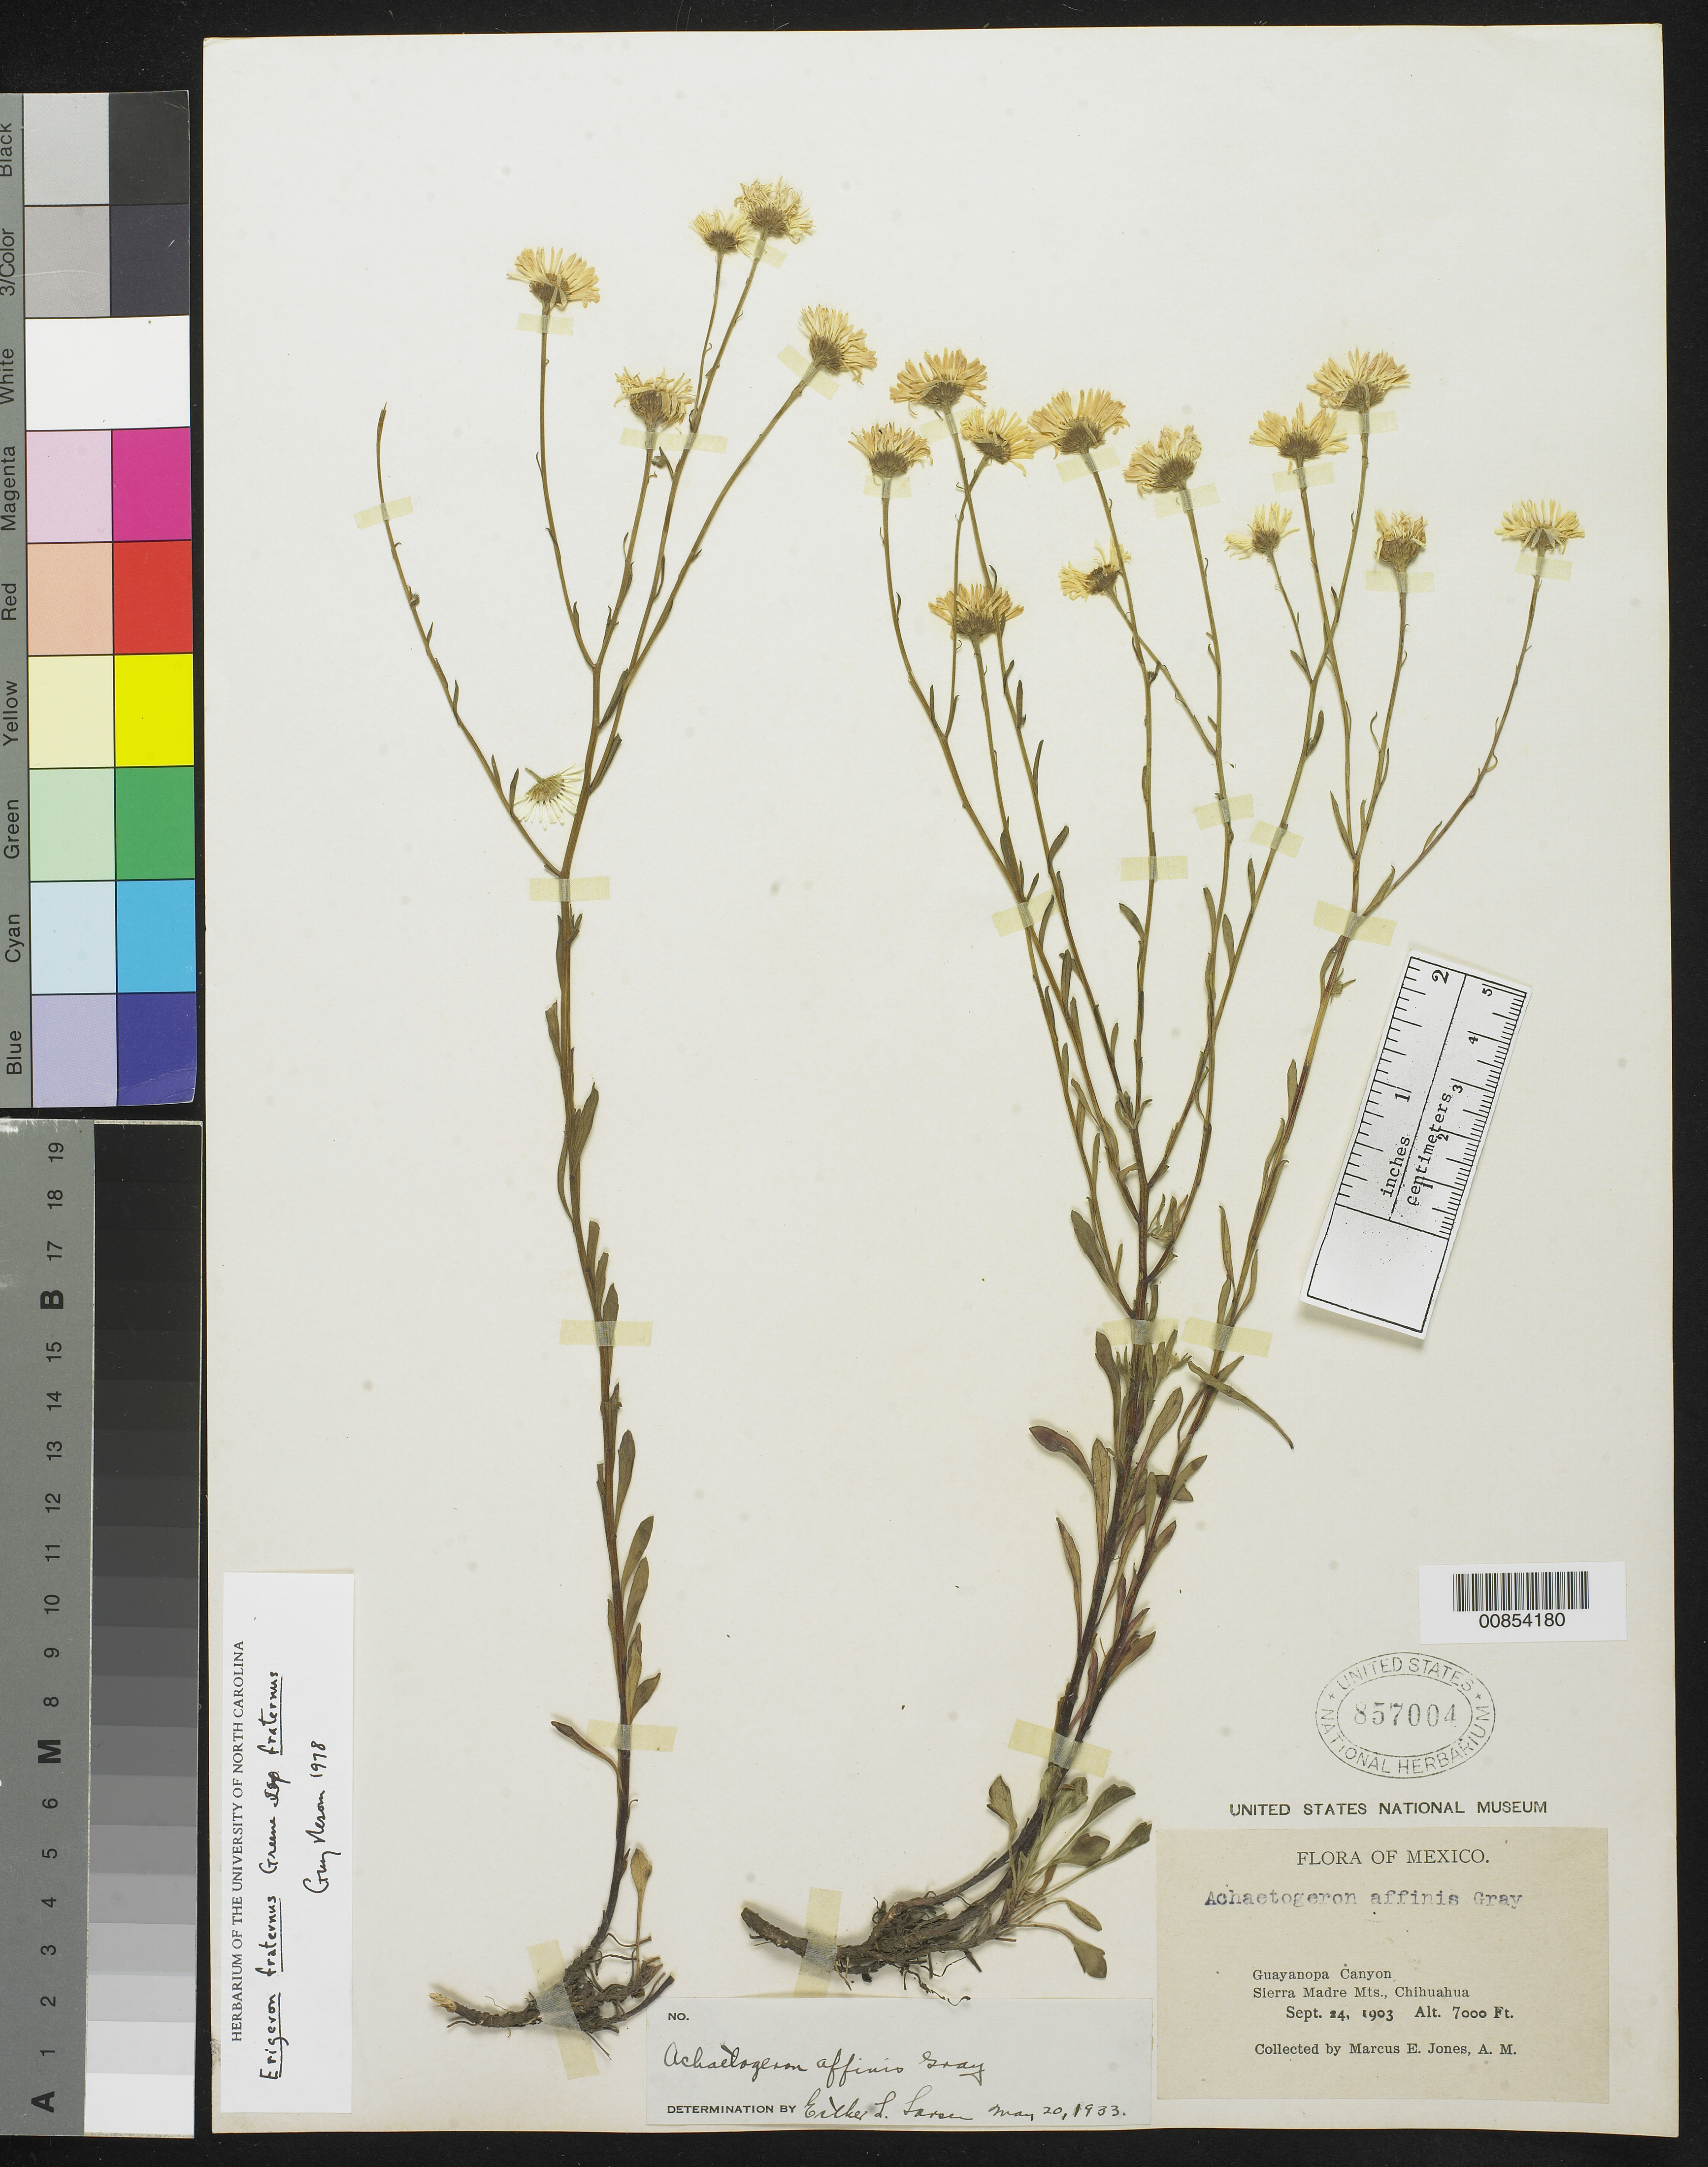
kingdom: Plantae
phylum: Tracheophyta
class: Magnoliopsida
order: Asterales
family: Asteraceae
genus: Erigeron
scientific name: Erigeron fraternus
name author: Greene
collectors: M. E. Jones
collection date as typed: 24 Sep 1903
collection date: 1903-09-24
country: Mexico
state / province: Chihuahua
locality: Guayanopa Canyon. Sierra Madre Mts., Chihuahua.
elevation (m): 2134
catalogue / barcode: US 857004